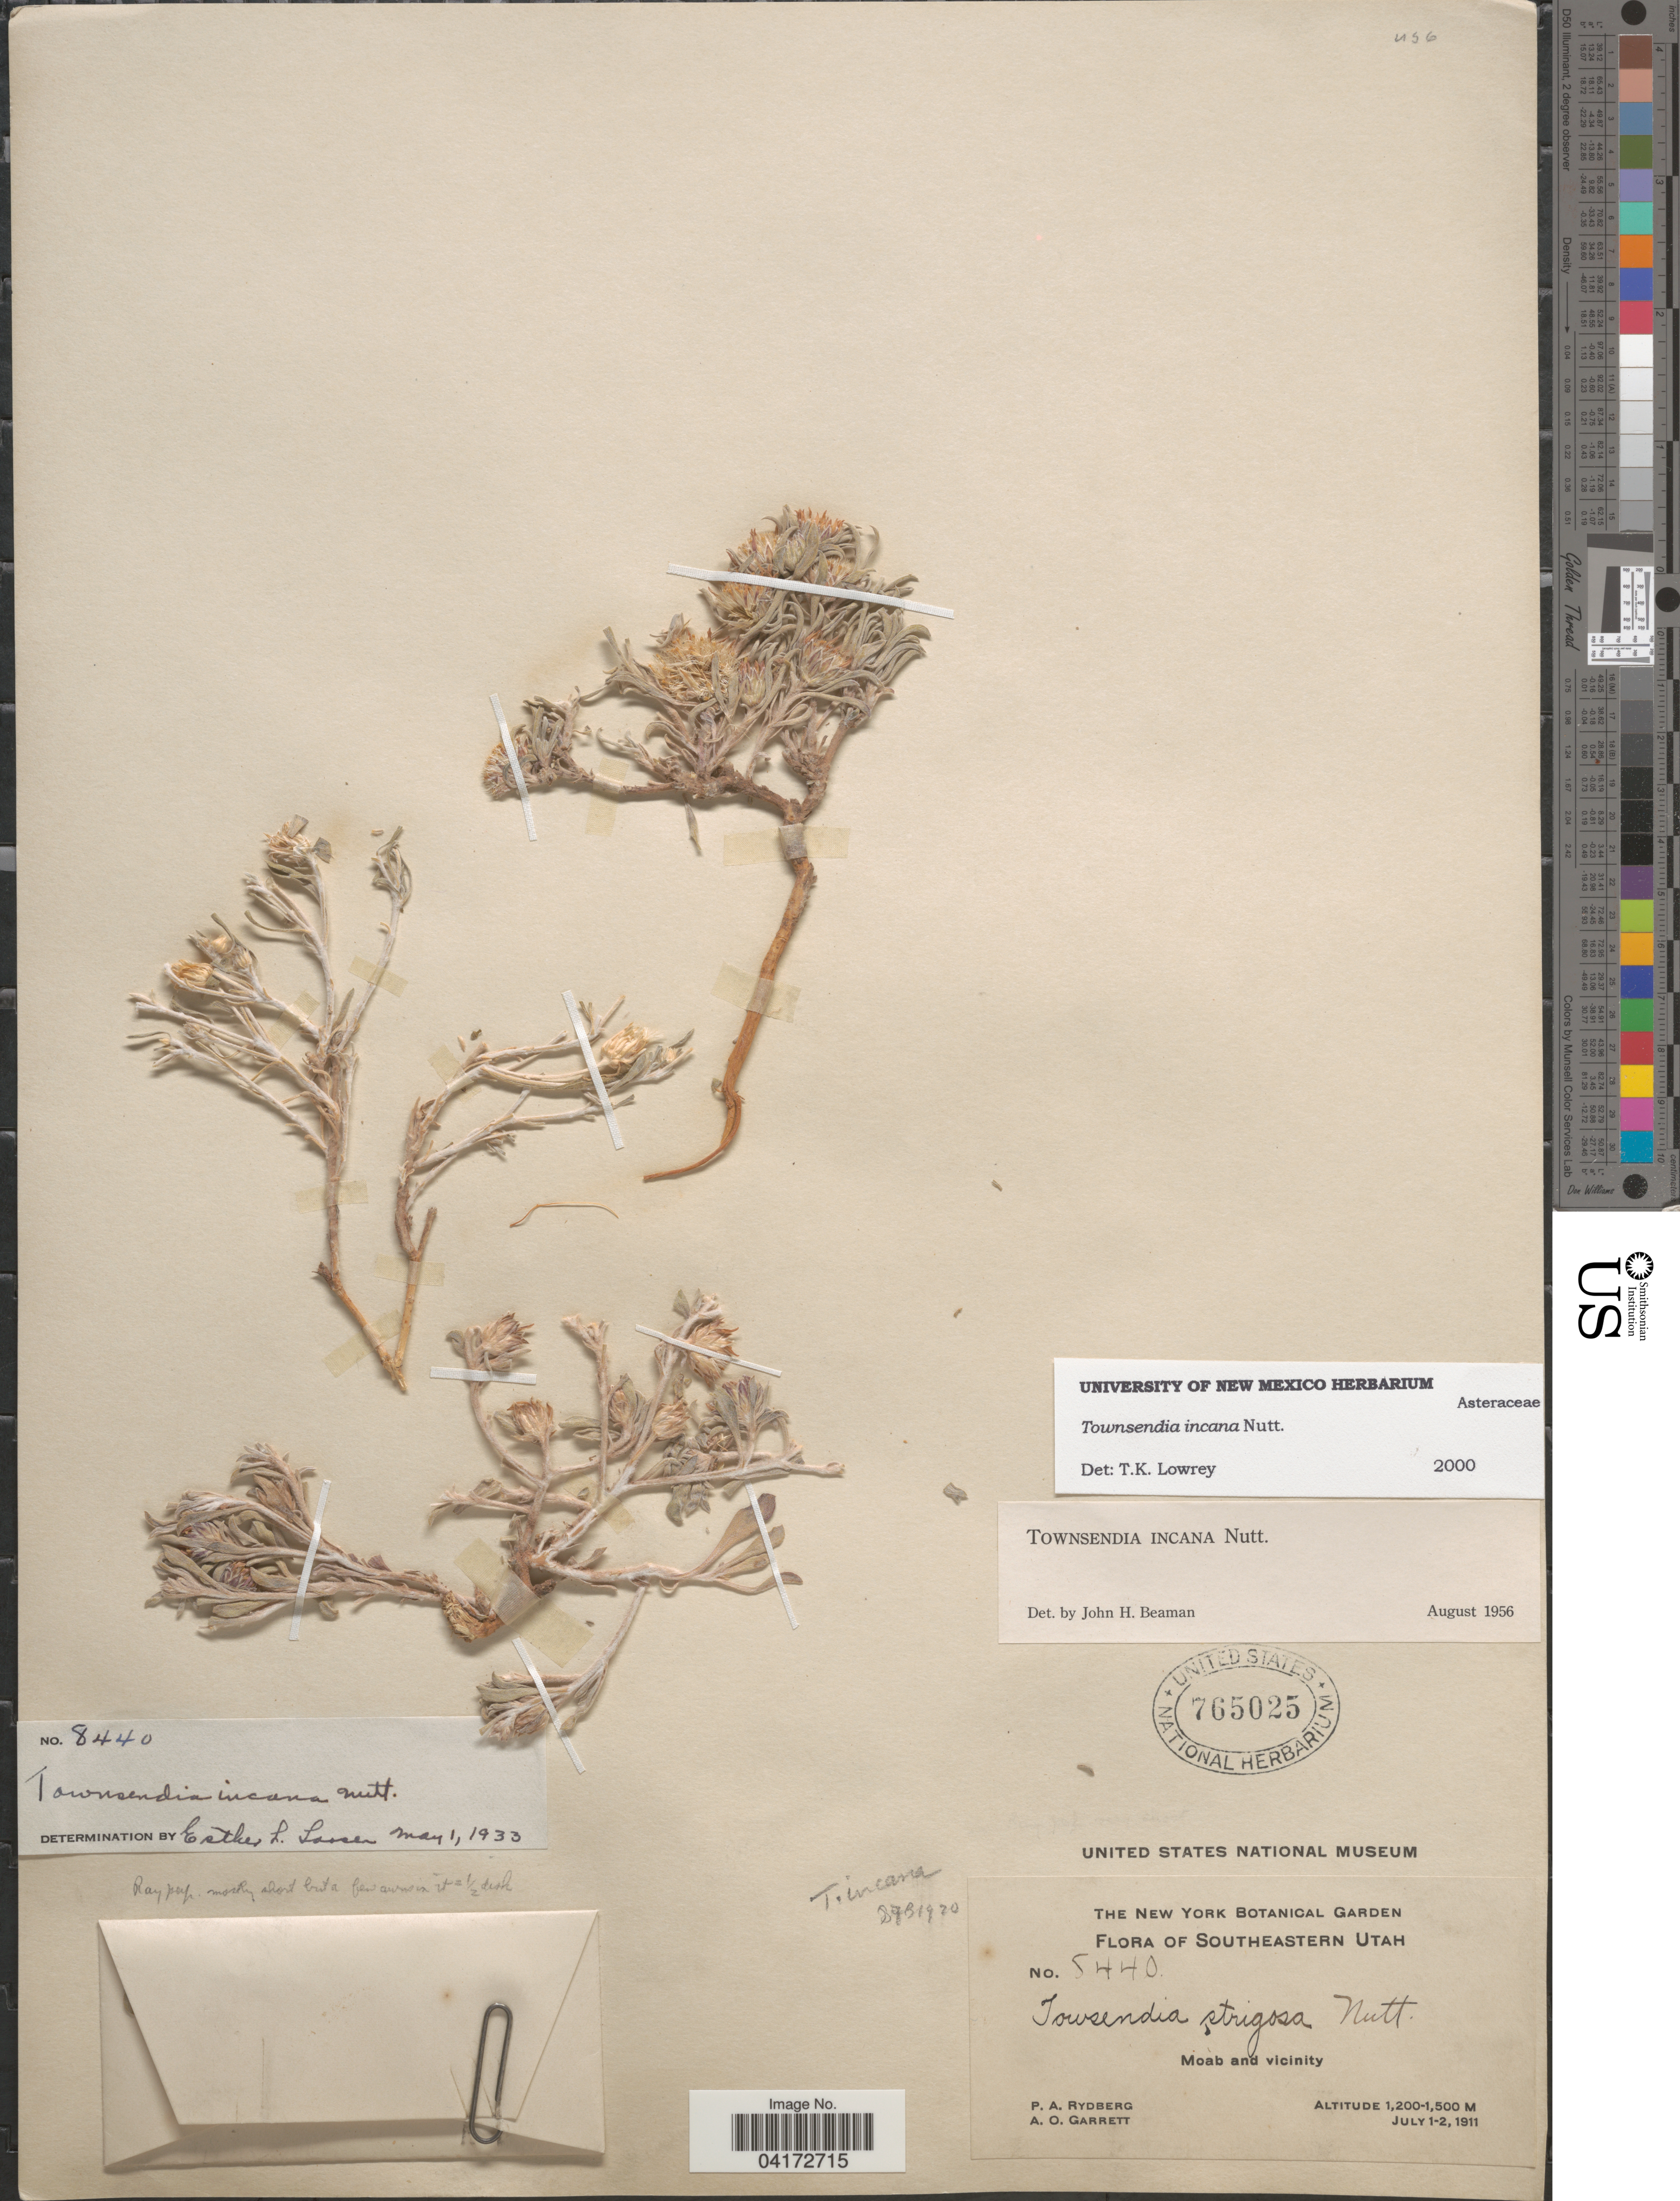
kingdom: Plantae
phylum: Tracheophyta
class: Magnoliopsida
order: Asterales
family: Asteraceae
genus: Townsendia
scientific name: Townsendia incana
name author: Nutt.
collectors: P. A. Rydberg & A. O. Garrett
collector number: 5440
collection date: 1911-07-01/1911-07-02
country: United States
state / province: Utah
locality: Southeastern Utah. Moab and vicinity.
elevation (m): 1200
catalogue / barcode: US 765025